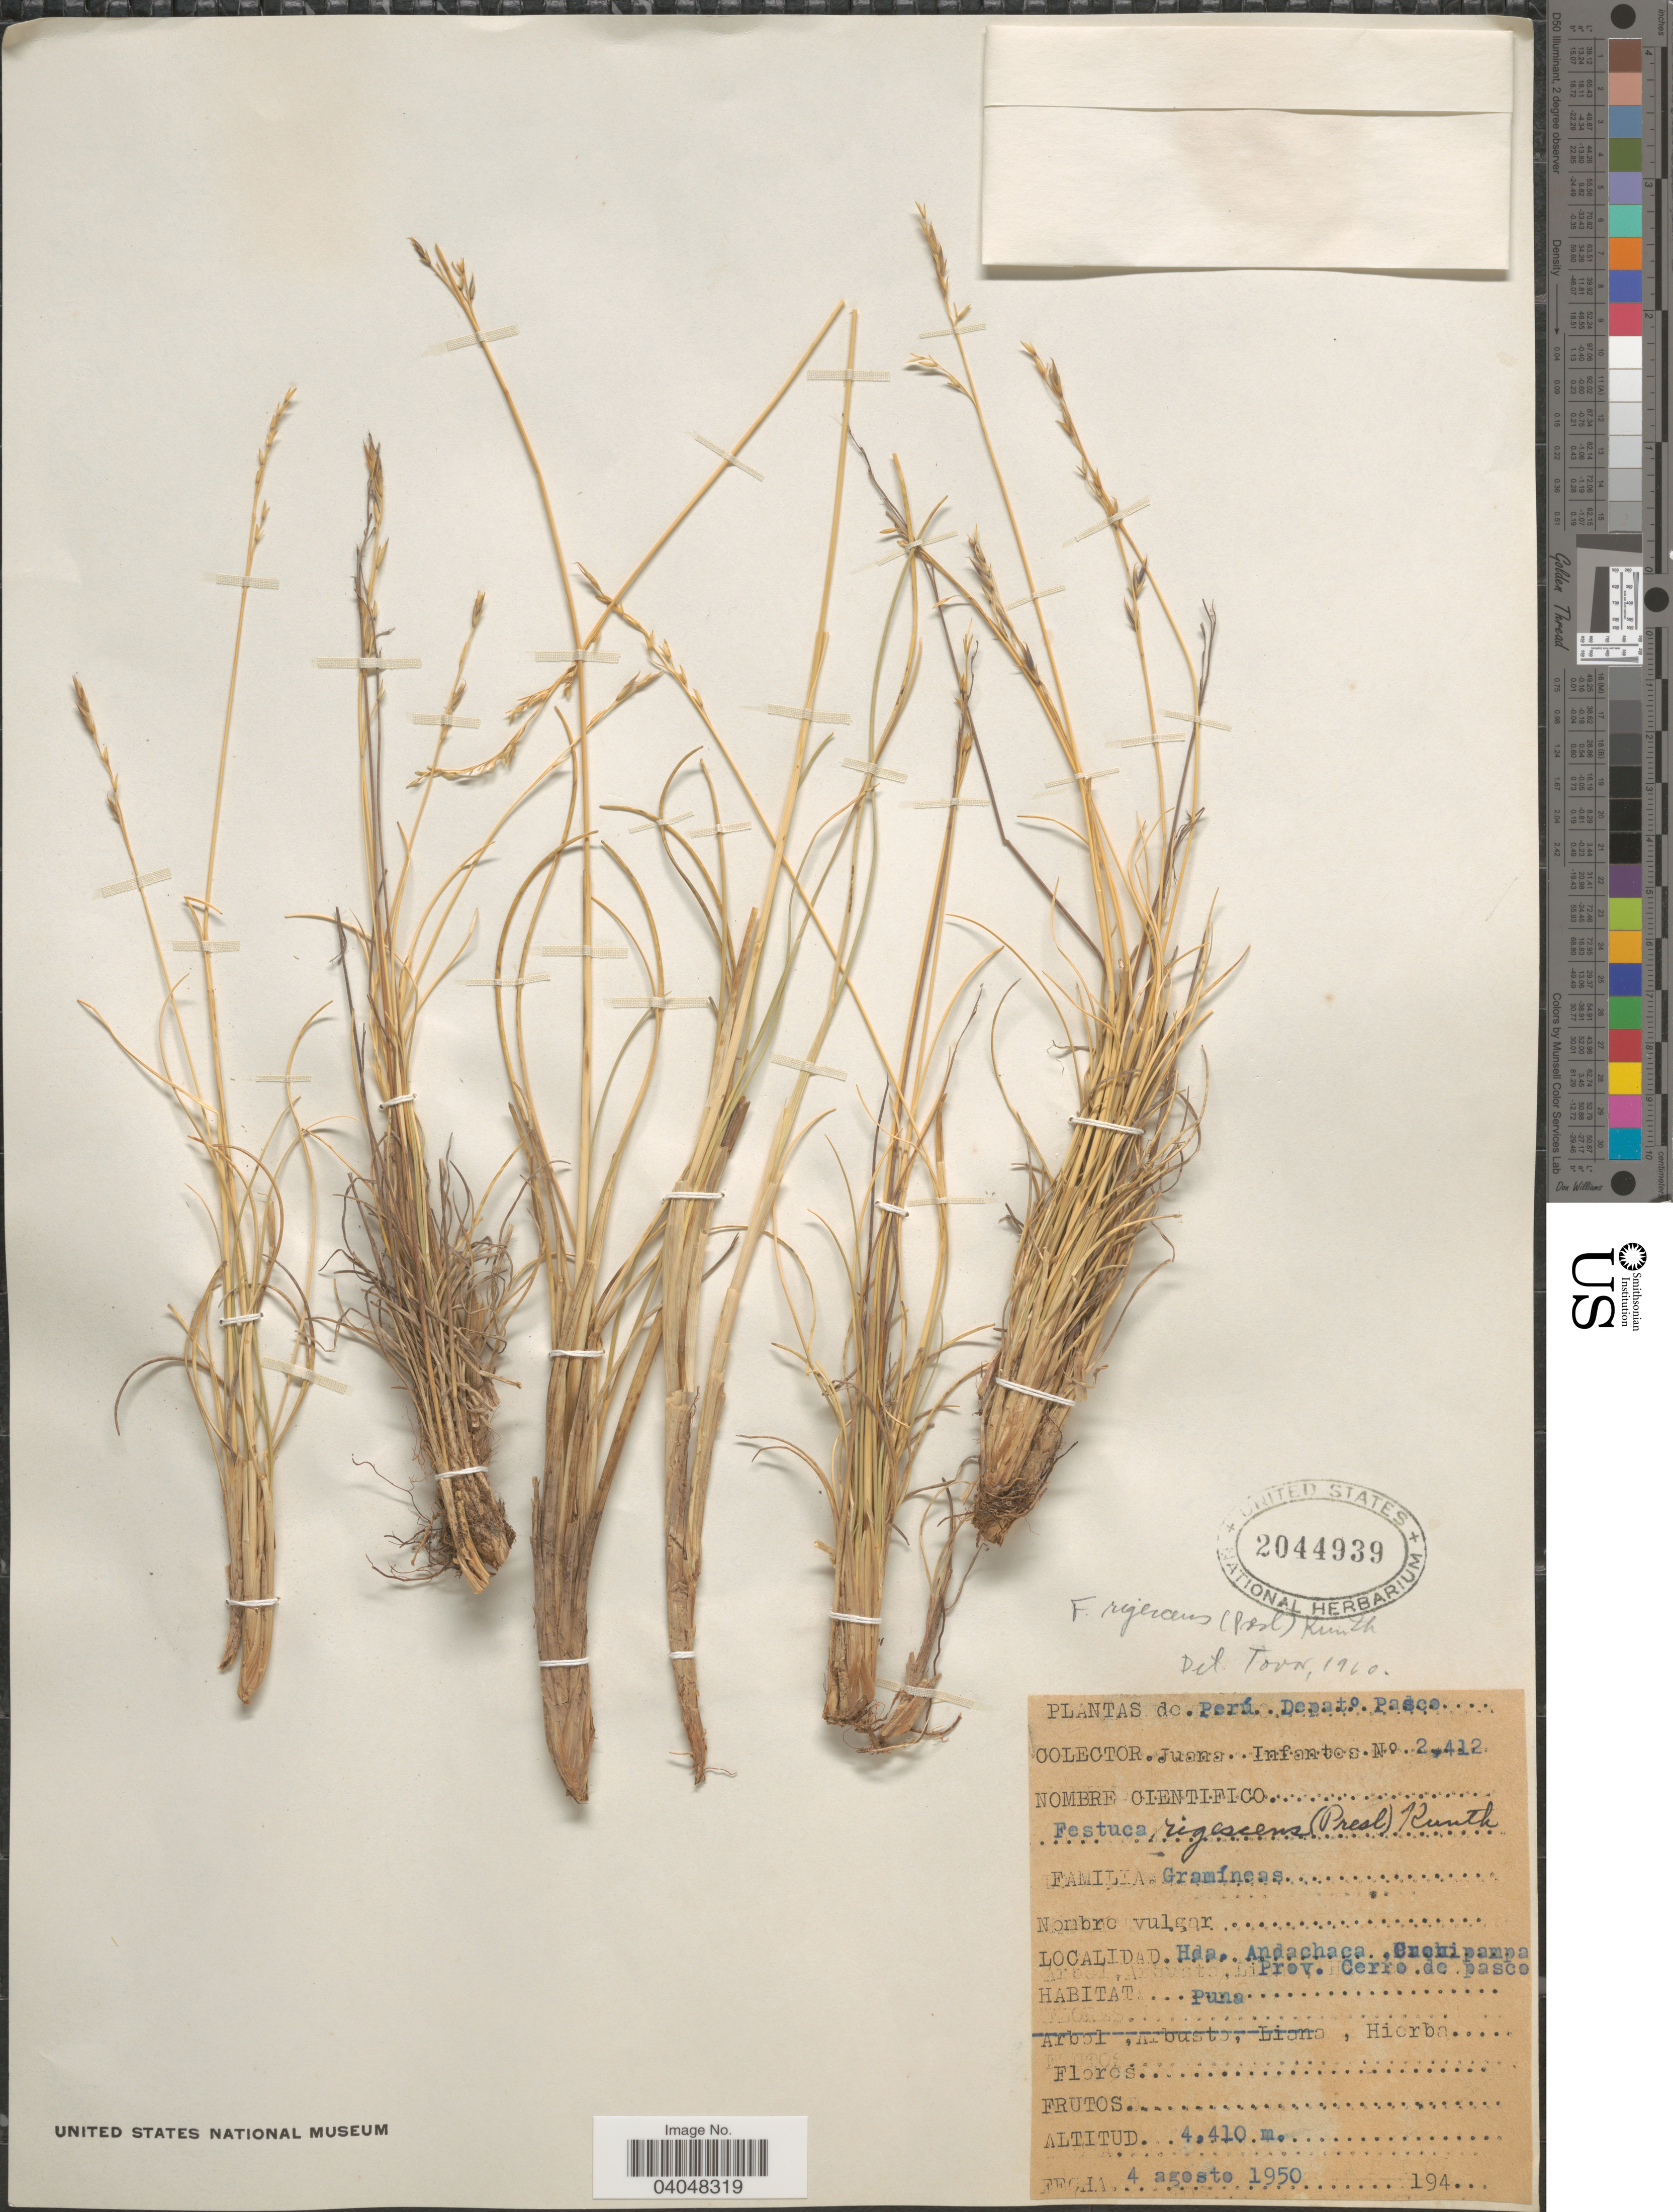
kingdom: Plantae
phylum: Tracheophyta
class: Liliopsida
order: Poales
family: Poaceae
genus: Festuca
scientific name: Festuca rigescens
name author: (J. Presl) Kunth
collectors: J. Infantes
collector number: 2412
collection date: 1950-08-04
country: Peru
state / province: Pasco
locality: Departo. Pasco. Hda. Andachaca Cuchipampa Prov. Cerro de Pasco.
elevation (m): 4410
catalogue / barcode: US 2044939